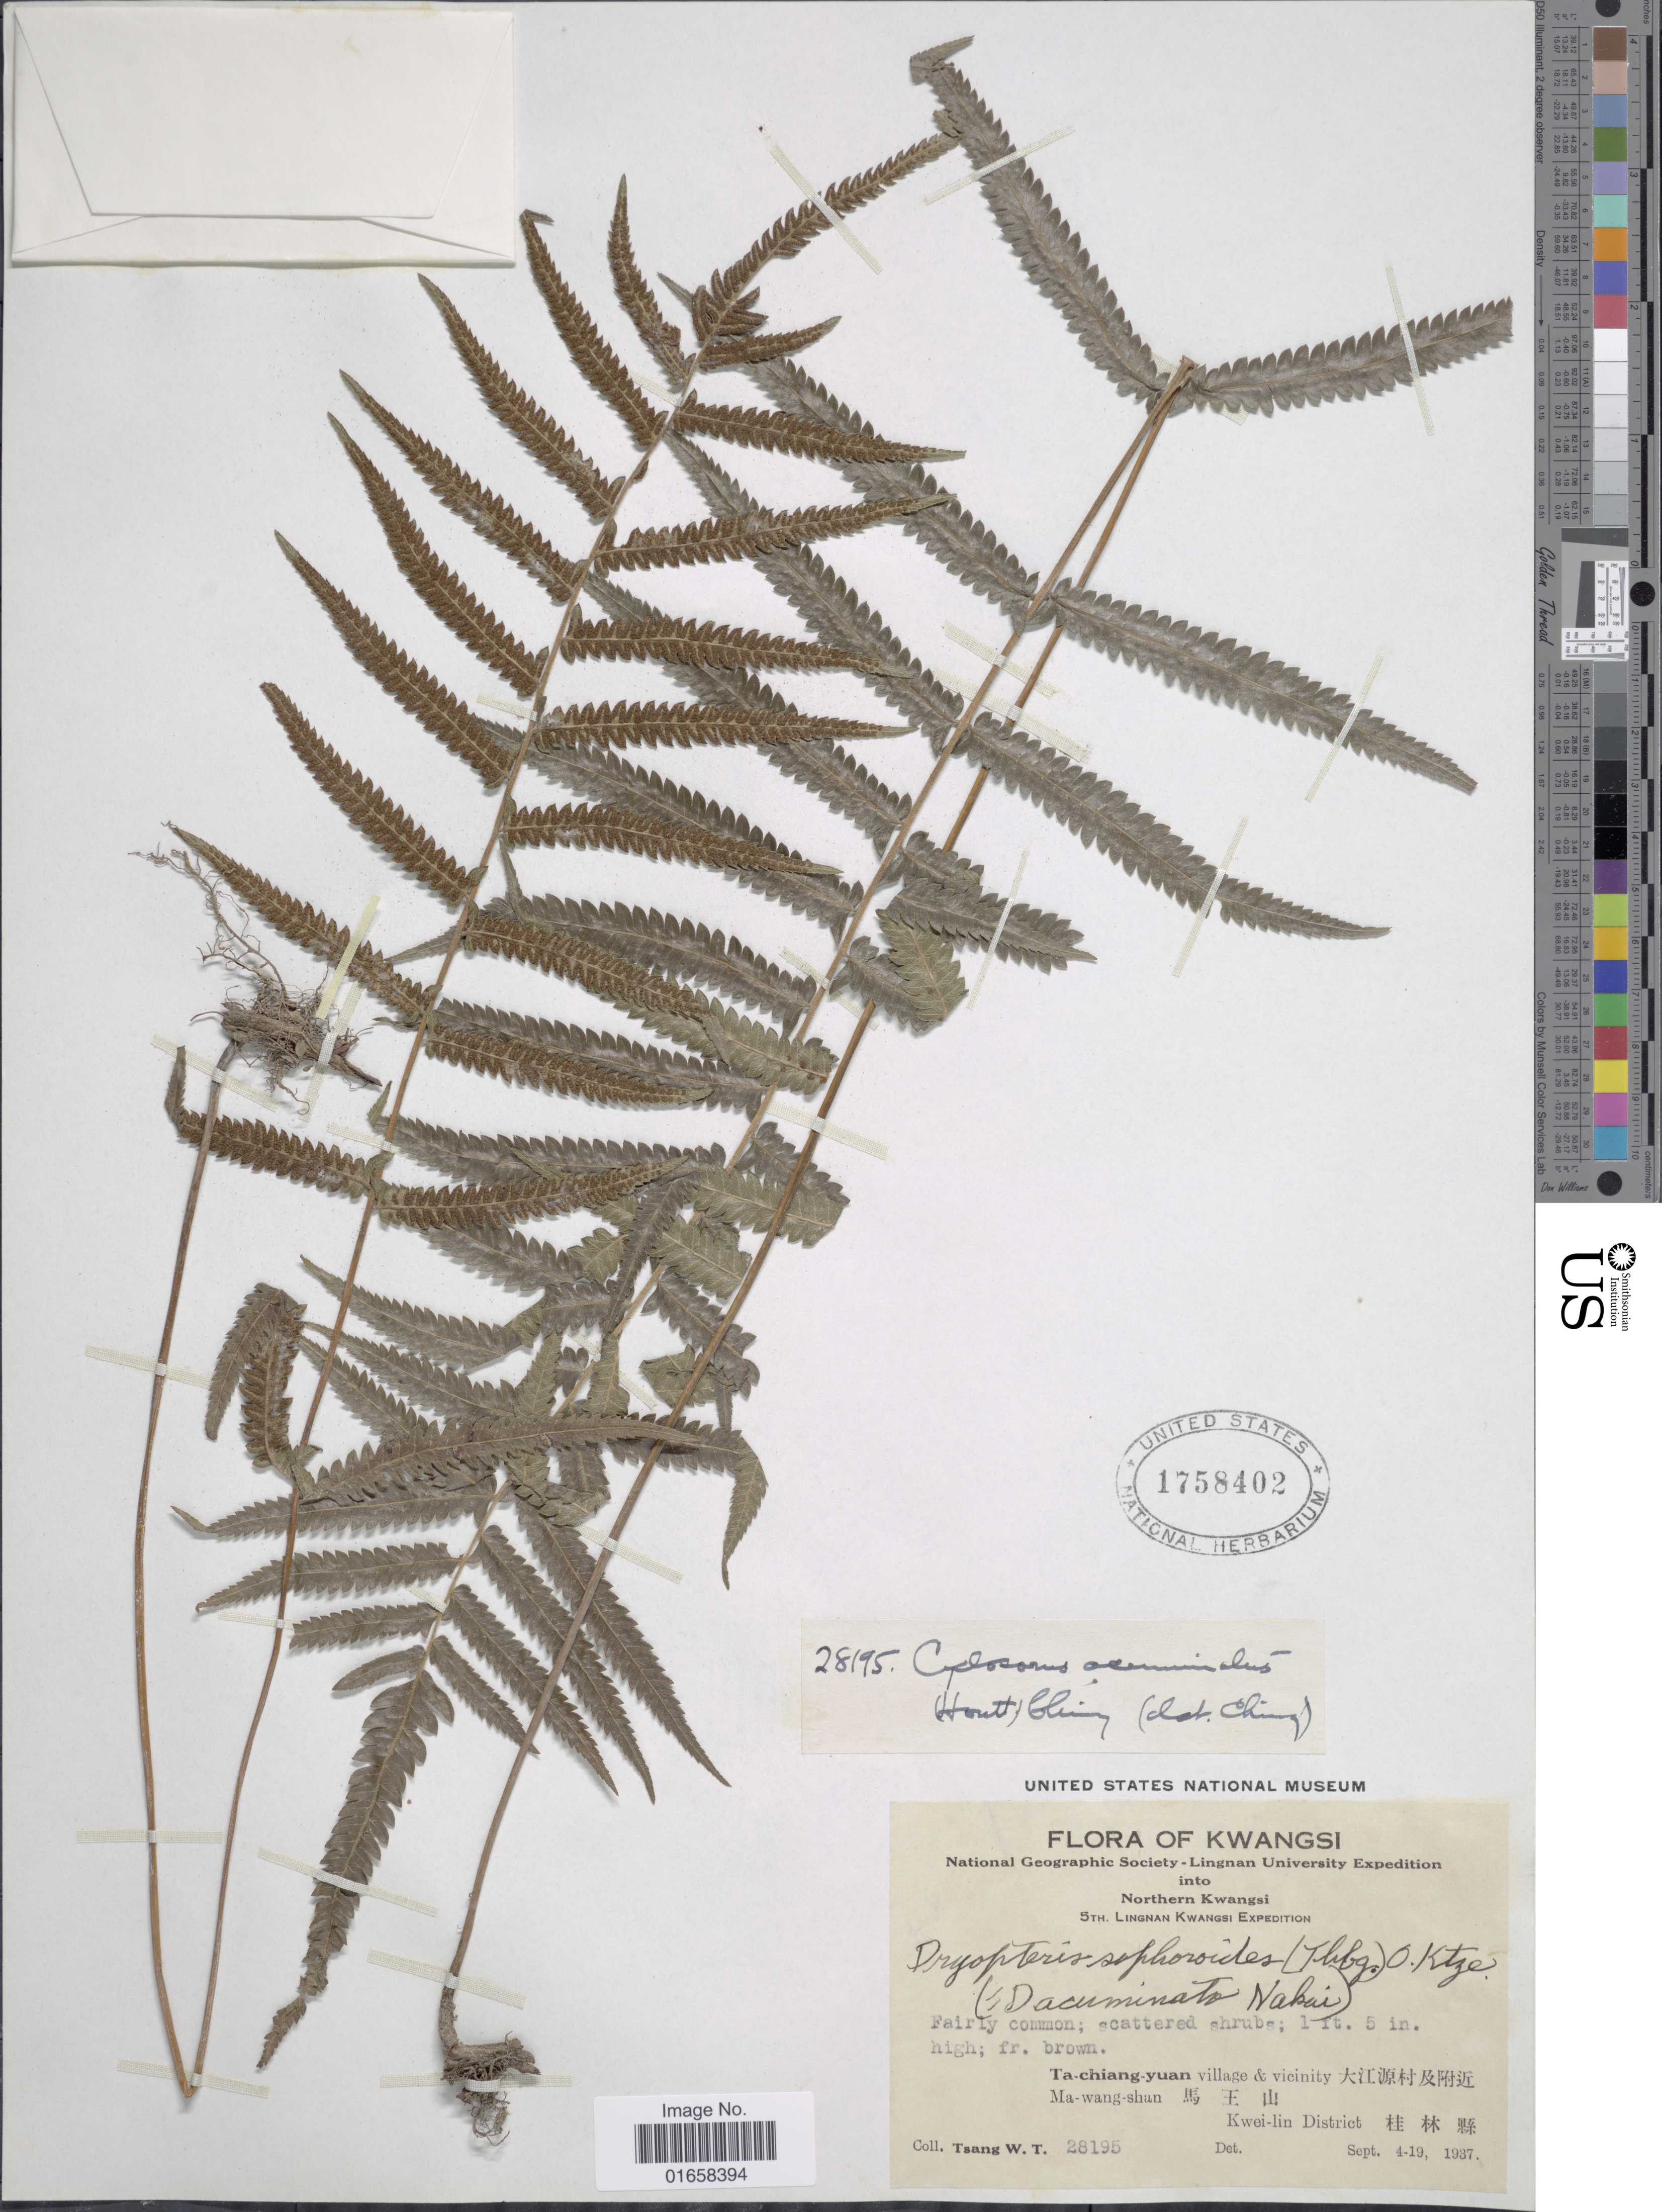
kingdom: Plantae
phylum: Tracheophyta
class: Polypodiopsida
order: Polypodiales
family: Thelypteridaceae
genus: Christella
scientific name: Christella acuminata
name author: (Houtt.) H. Lév.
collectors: W. T. Tsang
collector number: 28195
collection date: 1937-09-04/1937-09-19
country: China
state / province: Guangxi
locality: Kwangsi. Ta-chiang-yuan village & vicinity . Ma-wang-shan. Kwei-in District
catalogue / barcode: US 1758402